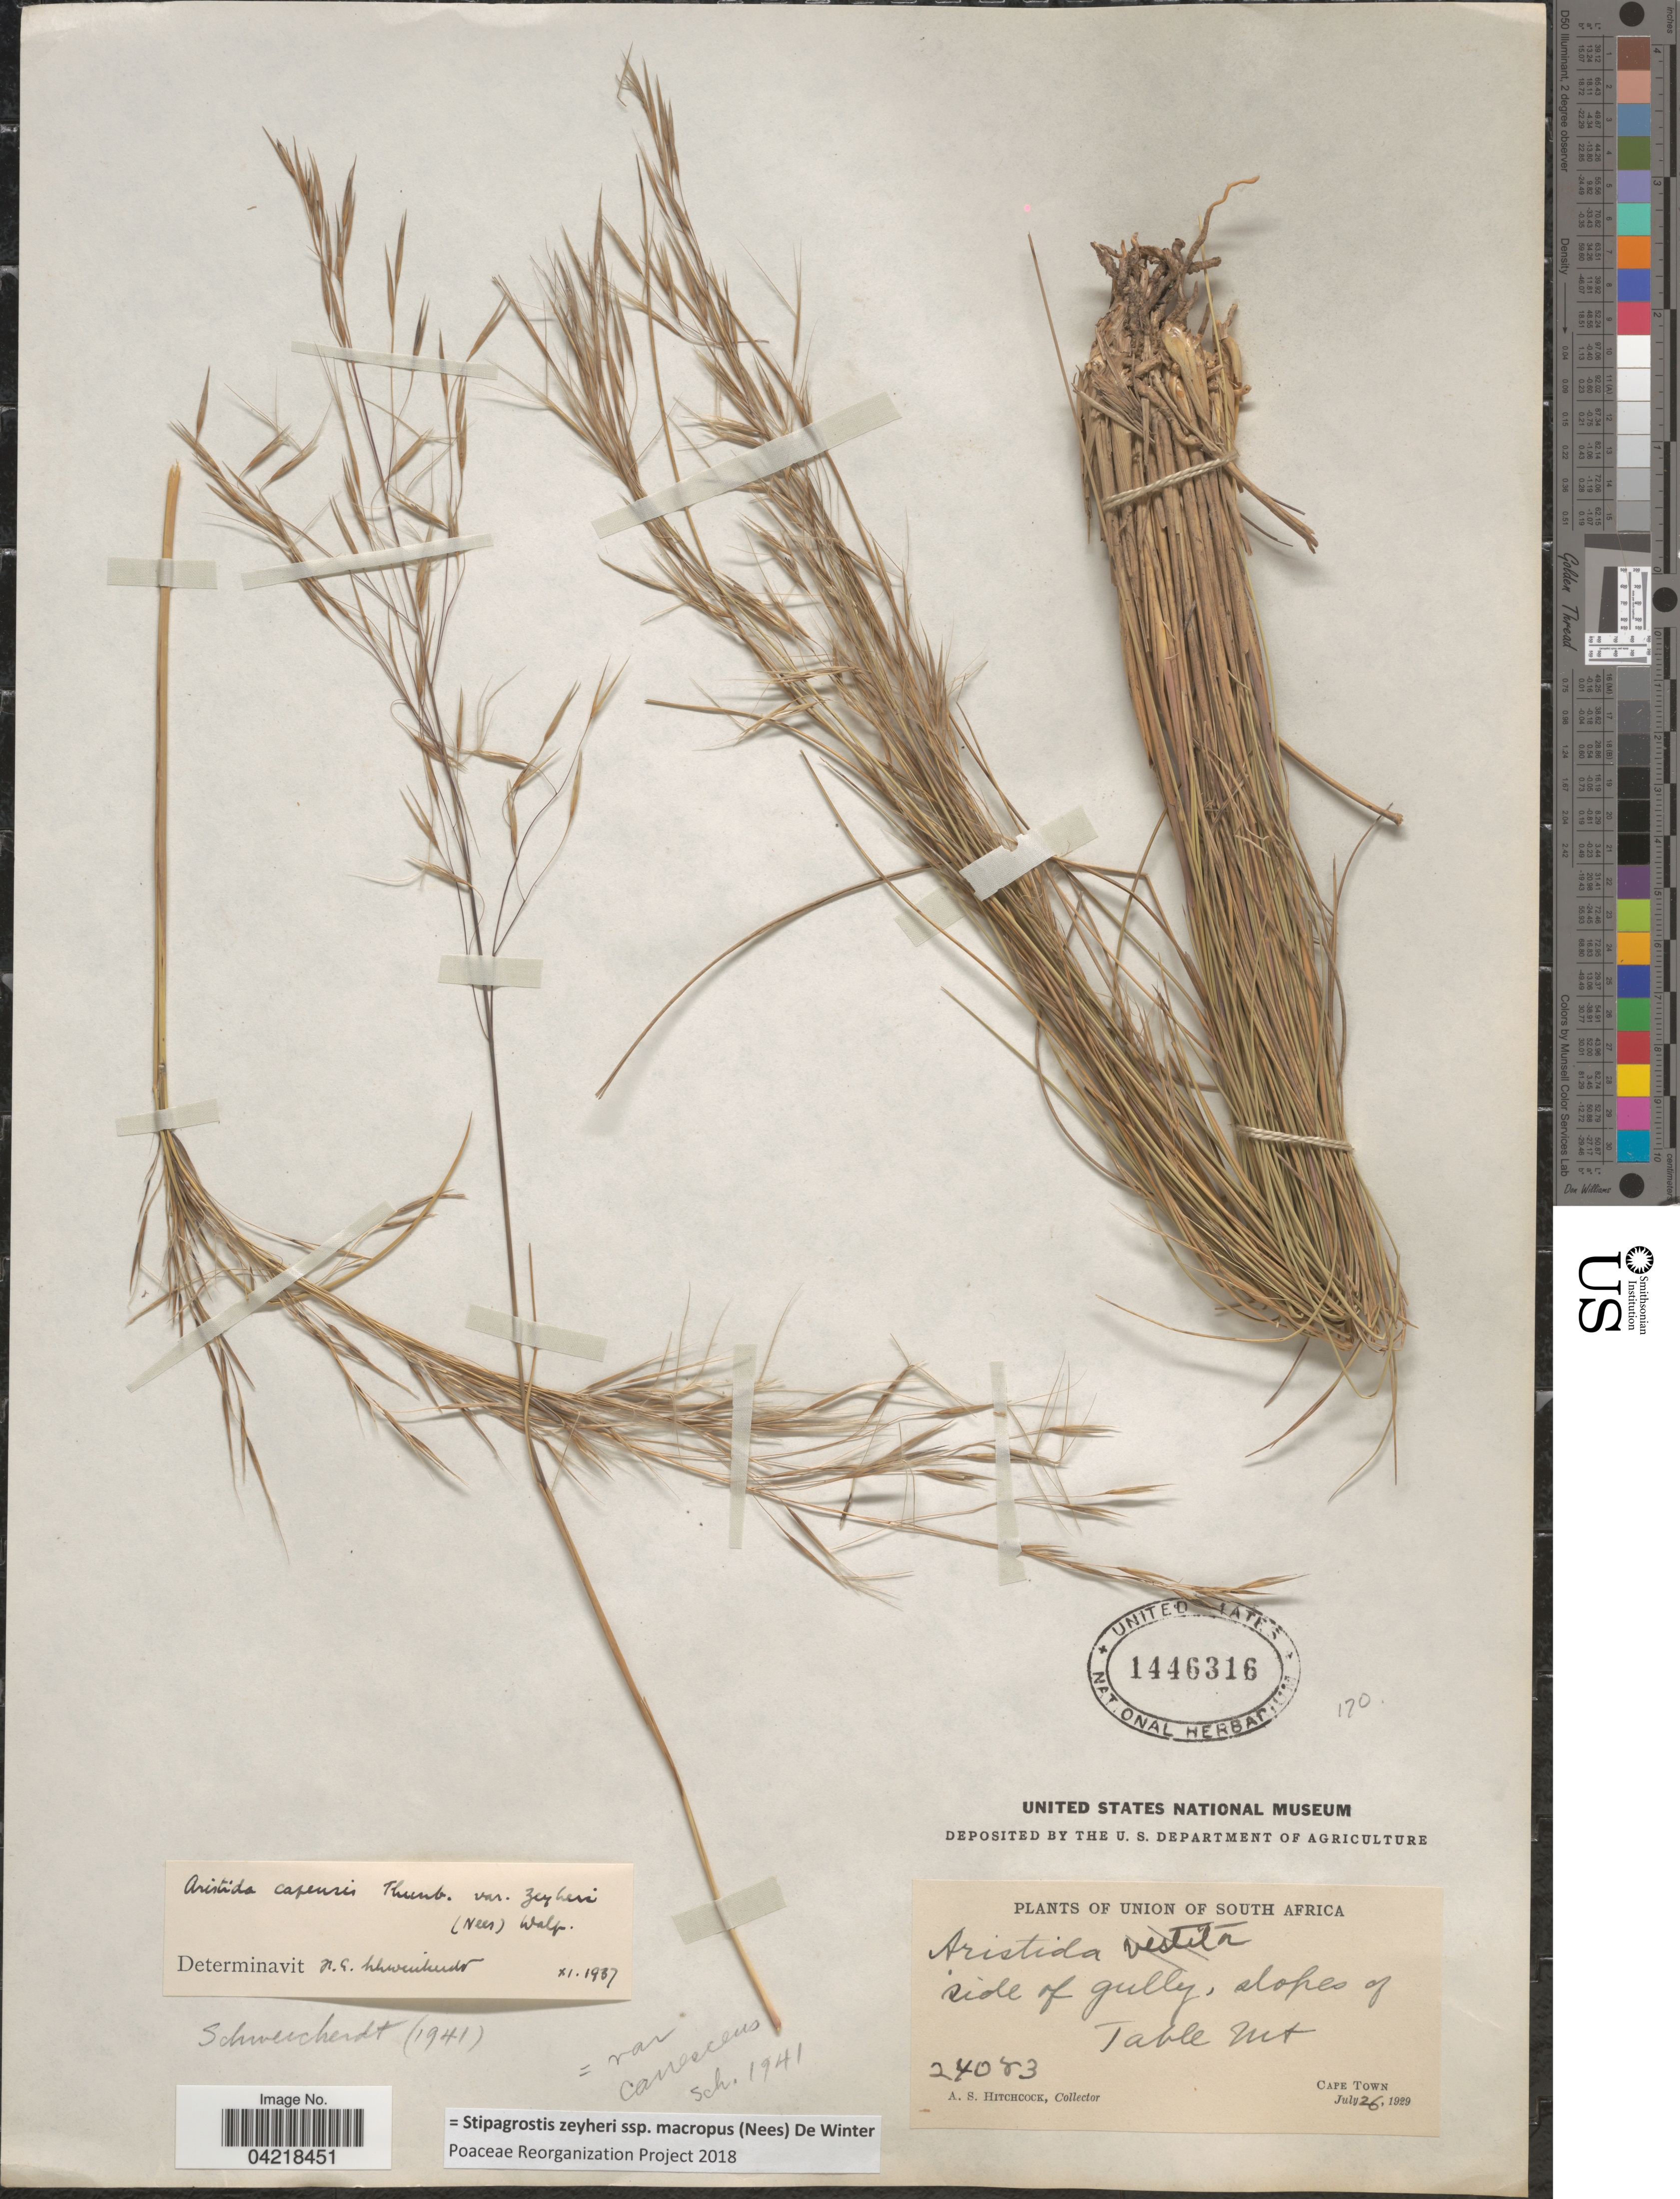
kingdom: Plantae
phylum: Tracheophyta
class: Liliopsida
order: Poales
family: Poaceae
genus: Stipagrostis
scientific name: Stipagrostis zeyheri subsp. macropus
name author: (Nees) De Winter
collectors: A. S. Hitchcock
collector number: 24083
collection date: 1929-07-26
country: South Africa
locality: Union of South Africa. Side of gully, slopes of Table Mt. Cape Town.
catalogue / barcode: US 1446316